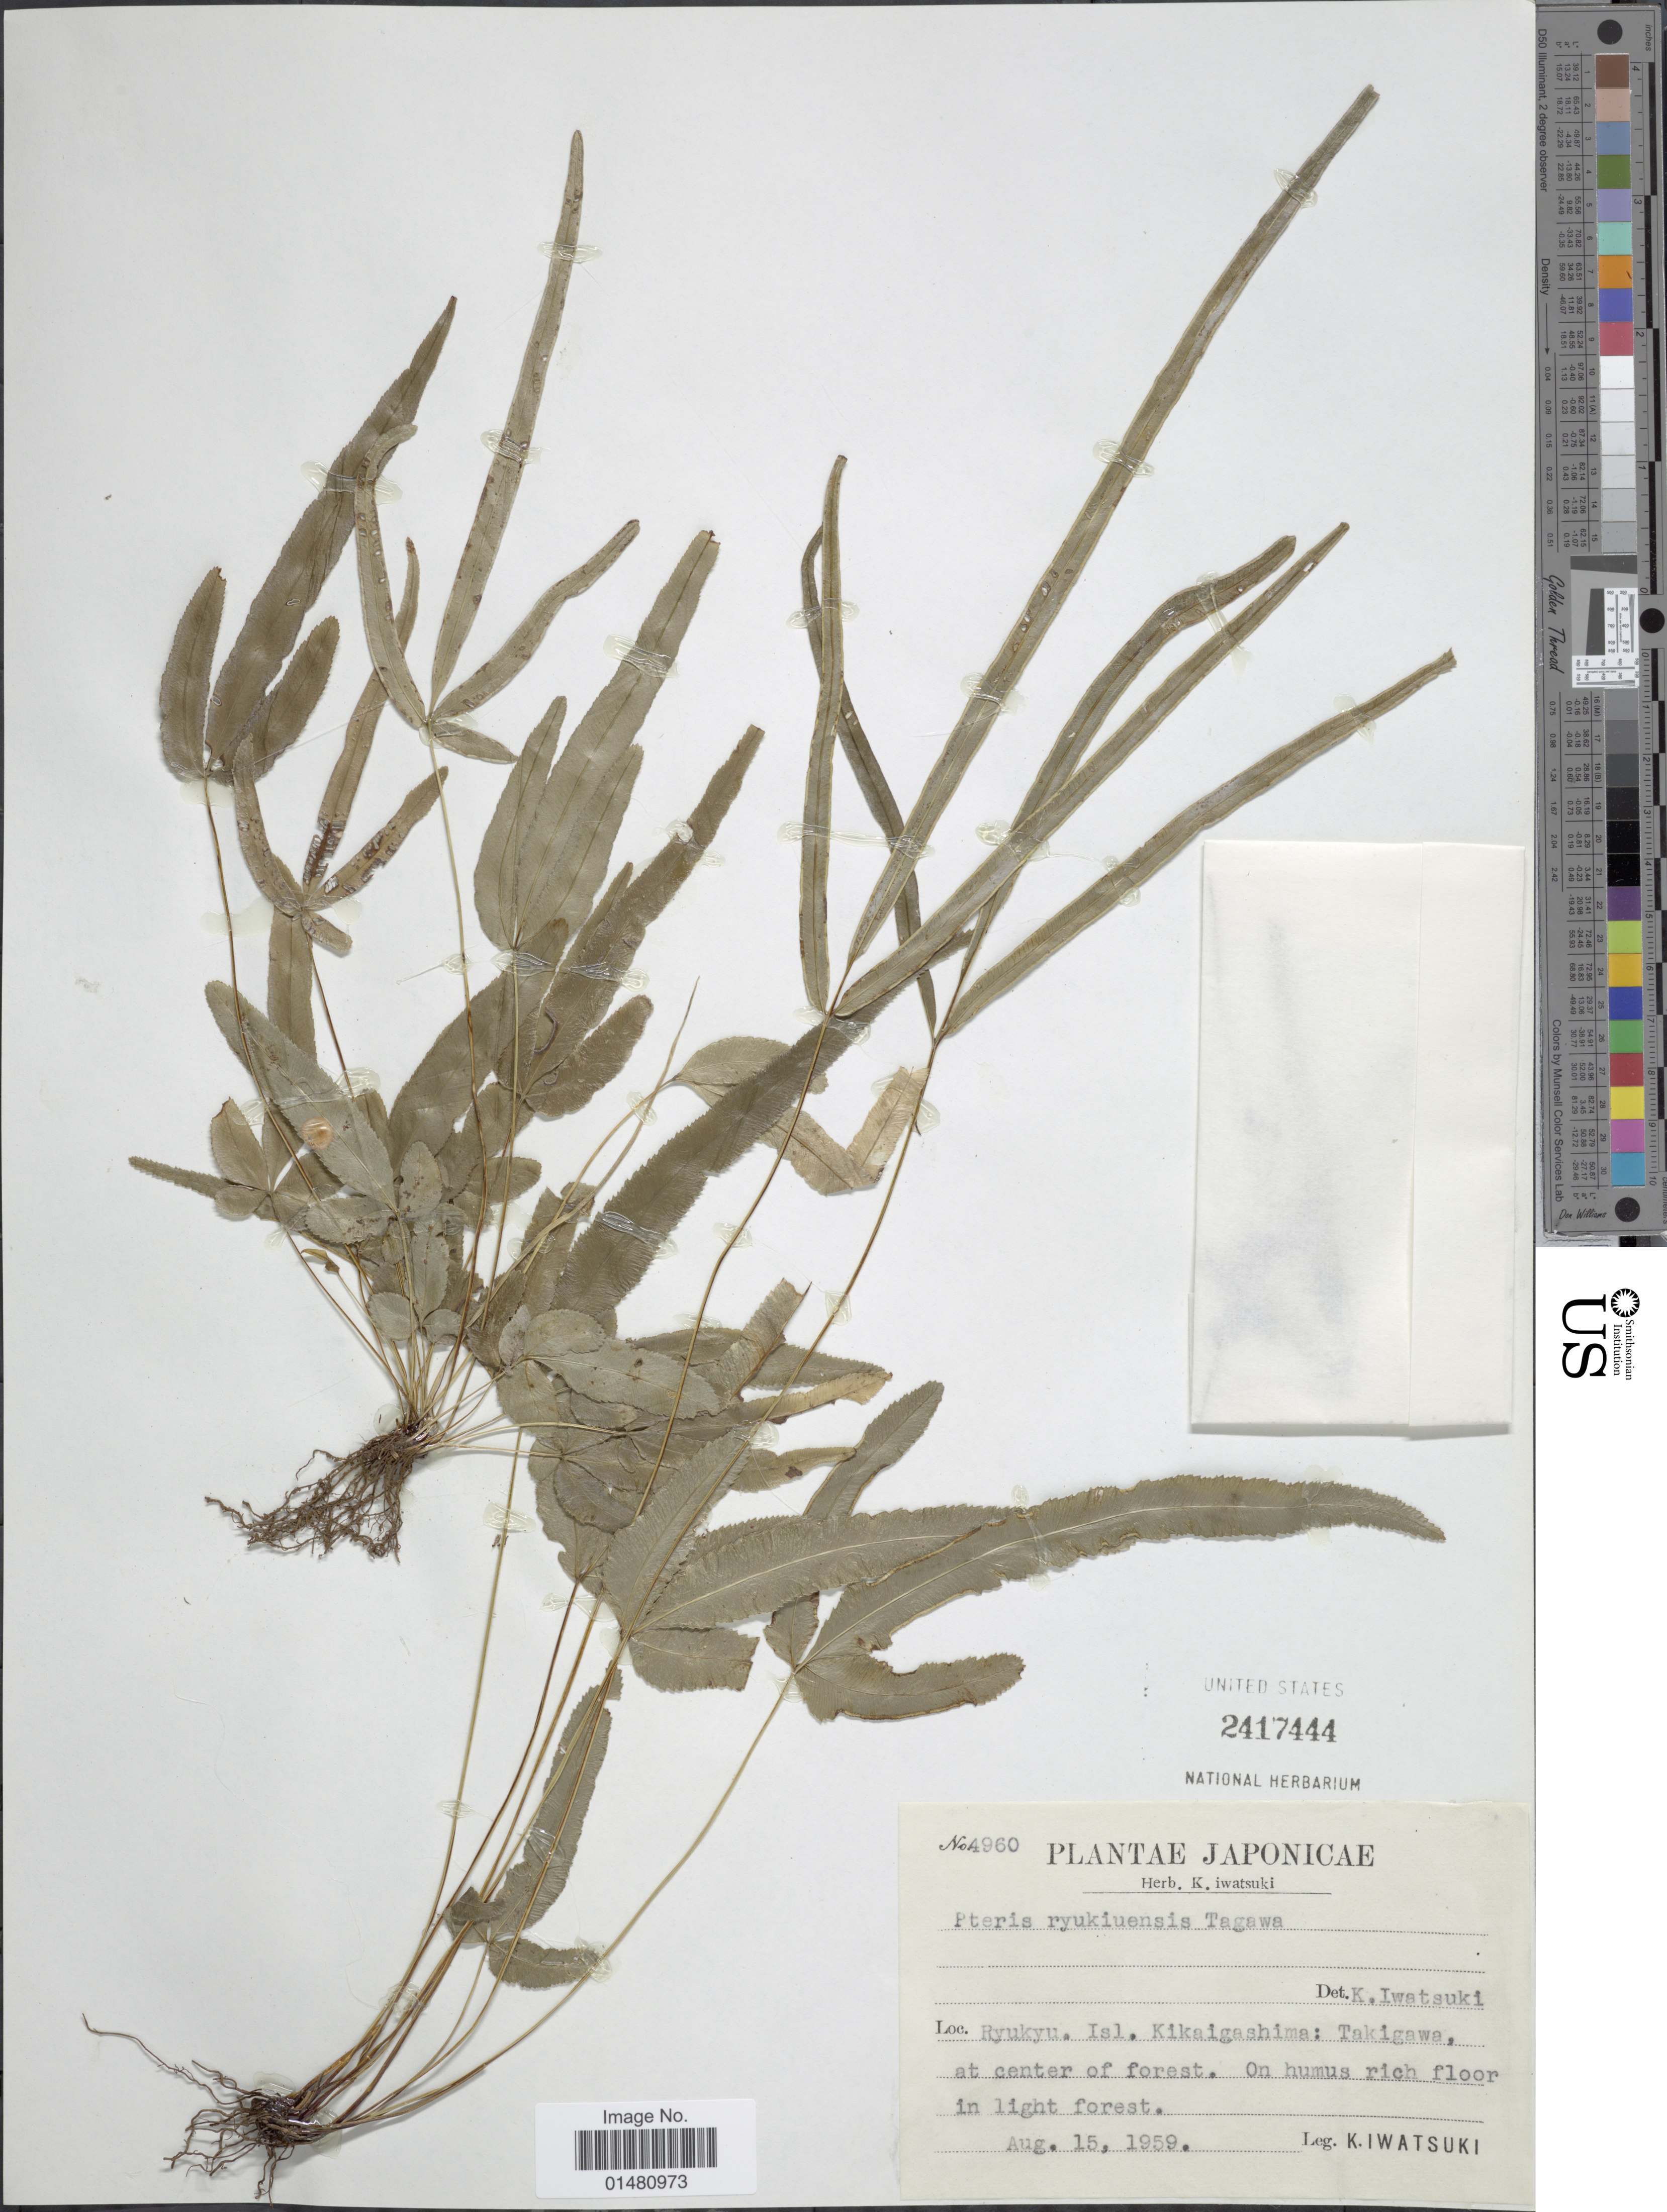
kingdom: Plantae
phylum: Tracheophyta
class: Polypodiopsida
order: Polypodiales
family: Pteridaceae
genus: Pteris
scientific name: Pteris ryukyuensis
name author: Tagawa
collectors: K. Iwatsuki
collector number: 4960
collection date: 1959-08-15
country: Japan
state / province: Kagosima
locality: Ryukyu Isl. Kikaigashima: Takigawa, at center of forest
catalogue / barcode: US 2417444